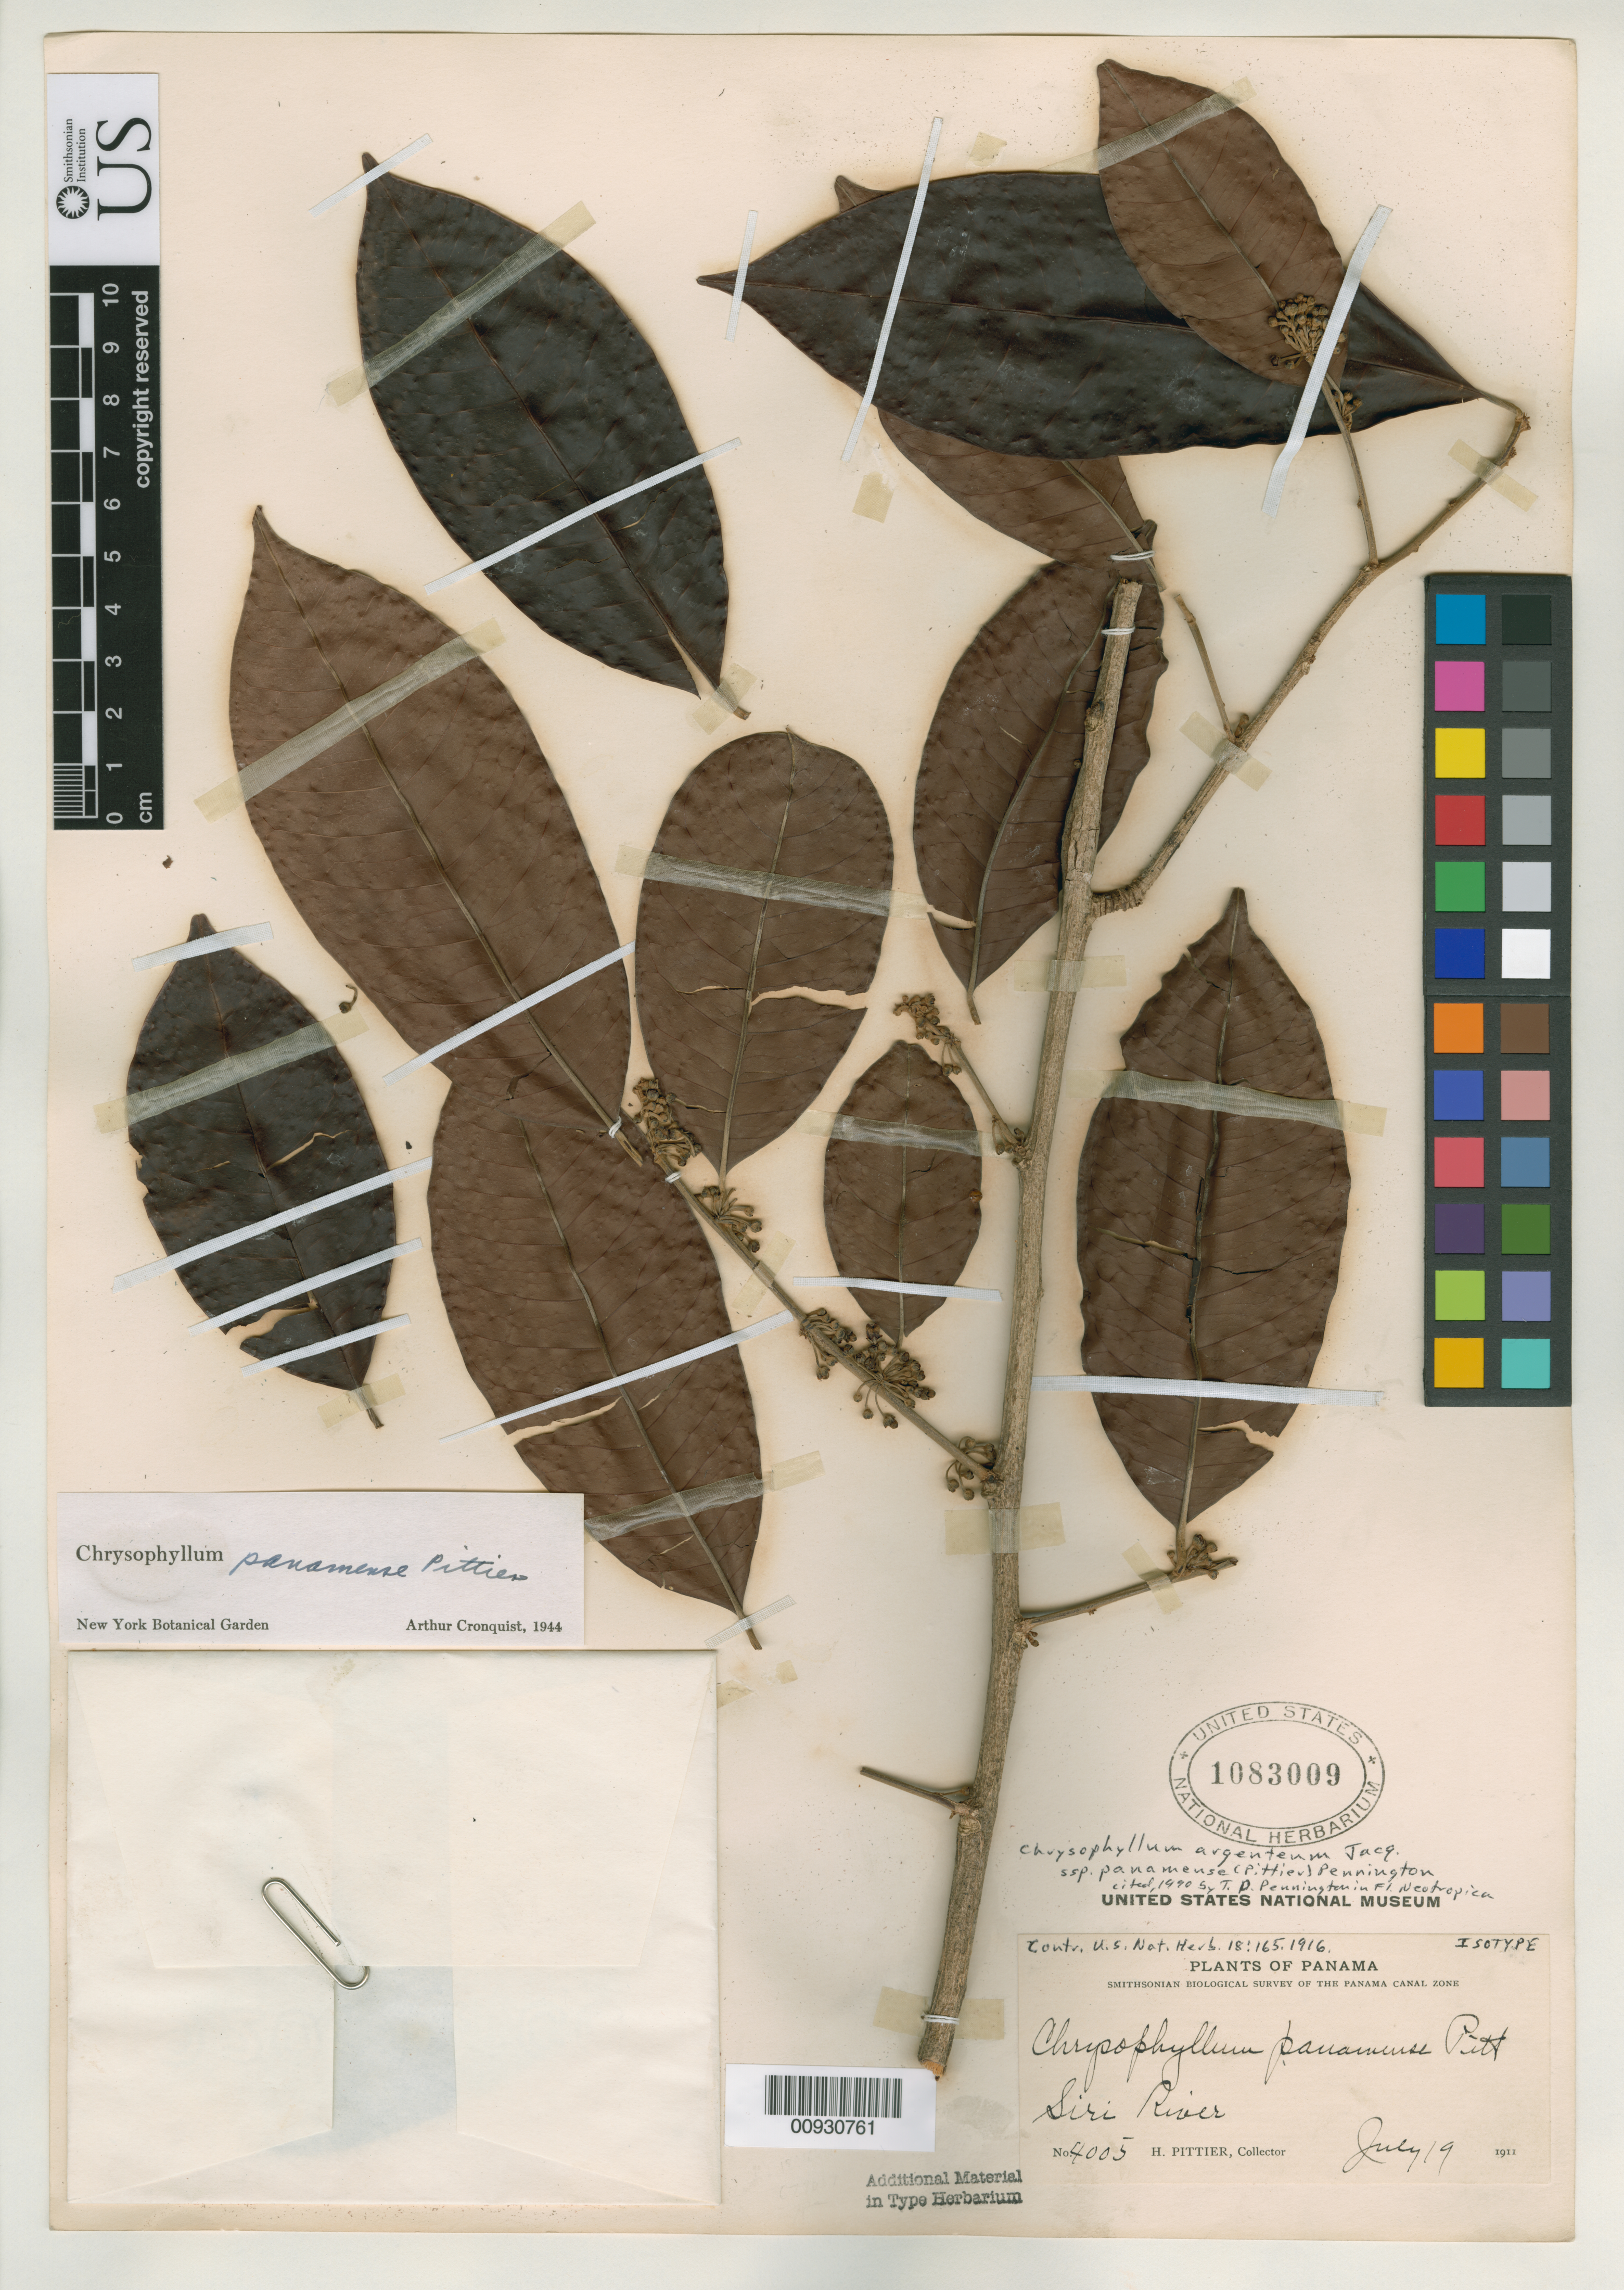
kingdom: Plantae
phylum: Tracheophyta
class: Magnoliopsida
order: Ericales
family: Sapotaceae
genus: Chrysophyllum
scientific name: Chrysophyllum panamense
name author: Pittier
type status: Isotype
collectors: H. F. Pittier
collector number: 4005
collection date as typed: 19 Jul 1911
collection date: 1911-07-19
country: Panama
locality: Siri River.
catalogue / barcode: US 1083009